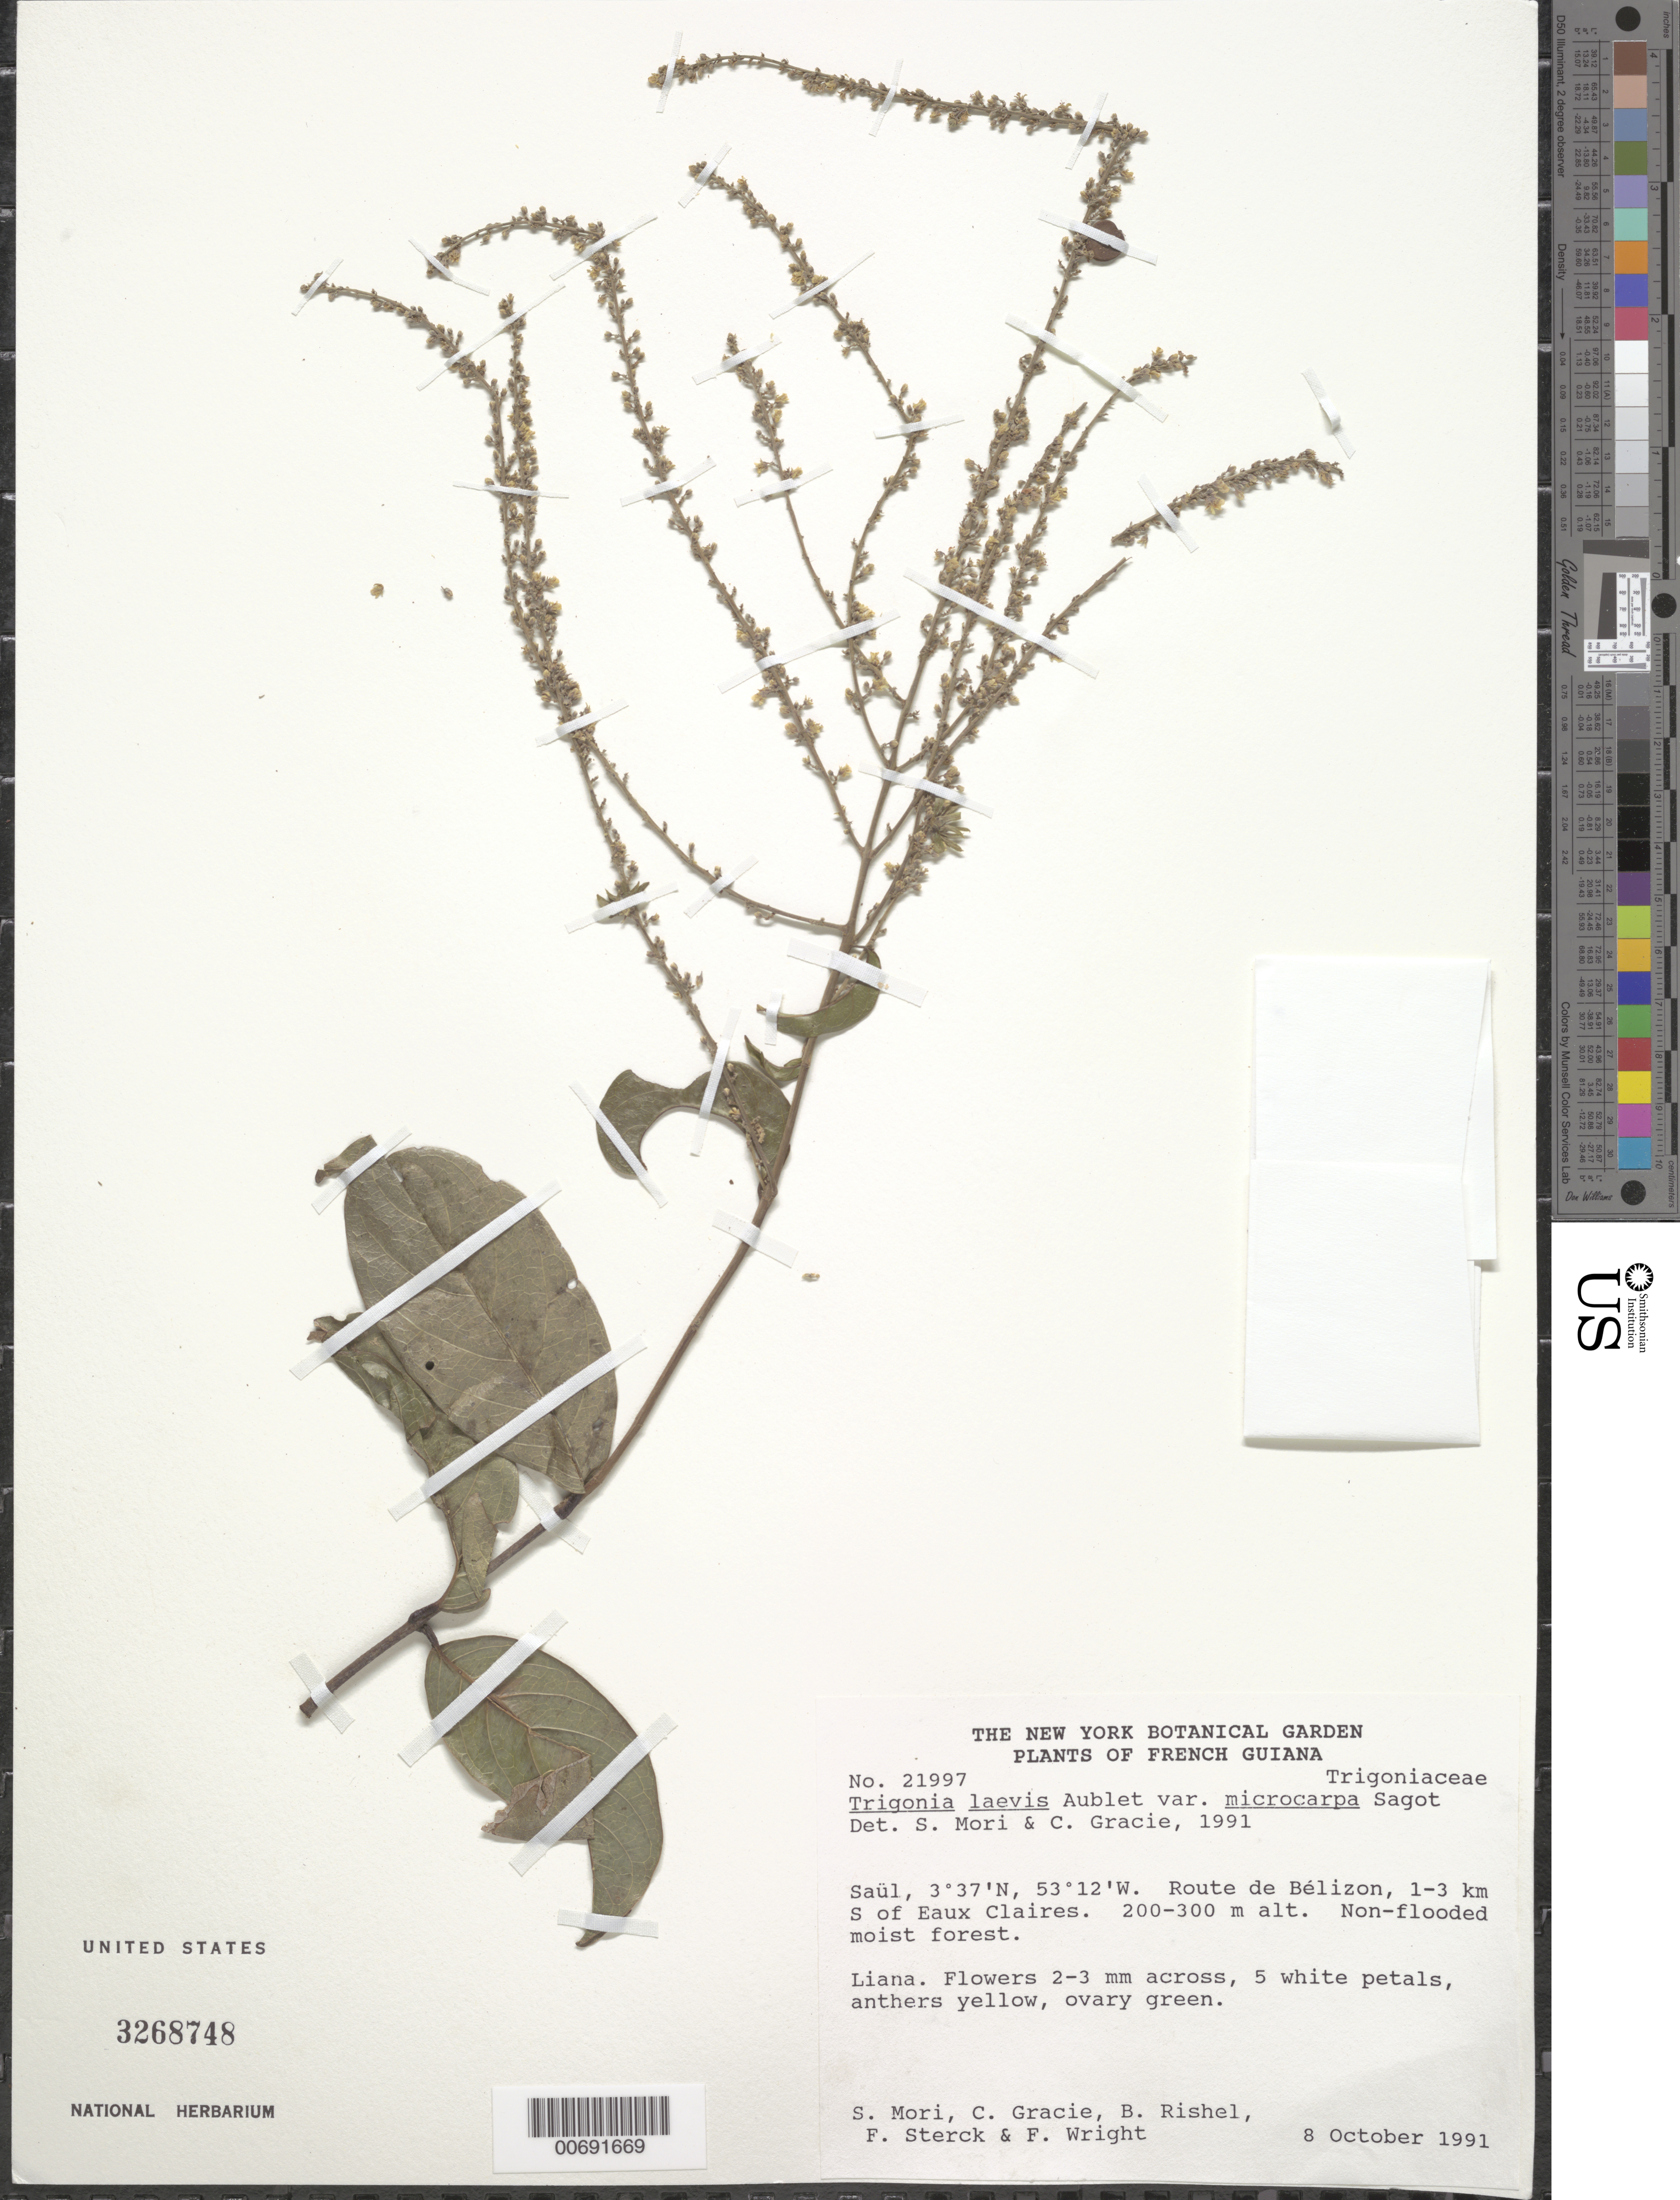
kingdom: Plantae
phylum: Tracheophyta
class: Magnoliopsida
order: Malpighiales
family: Trigoniaceae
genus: Trigonia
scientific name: Trigonia laevis var. microcarpa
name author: (Sagot ex Warm.) Sagot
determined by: Gracie, Carol A.; Mori, Scott A.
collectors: S. Mori, C. A. Gracie, J. Lazzaroni, B. Rishel, D. Russell & F. Wright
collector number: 21997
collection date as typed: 8-Oct-91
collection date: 1991-10-08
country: French Guiana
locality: Saül, Route de Bélizon, 1-3 km S of Eaux Claires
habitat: Non-flooded moist forest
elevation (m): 200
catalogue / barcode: US 3268748